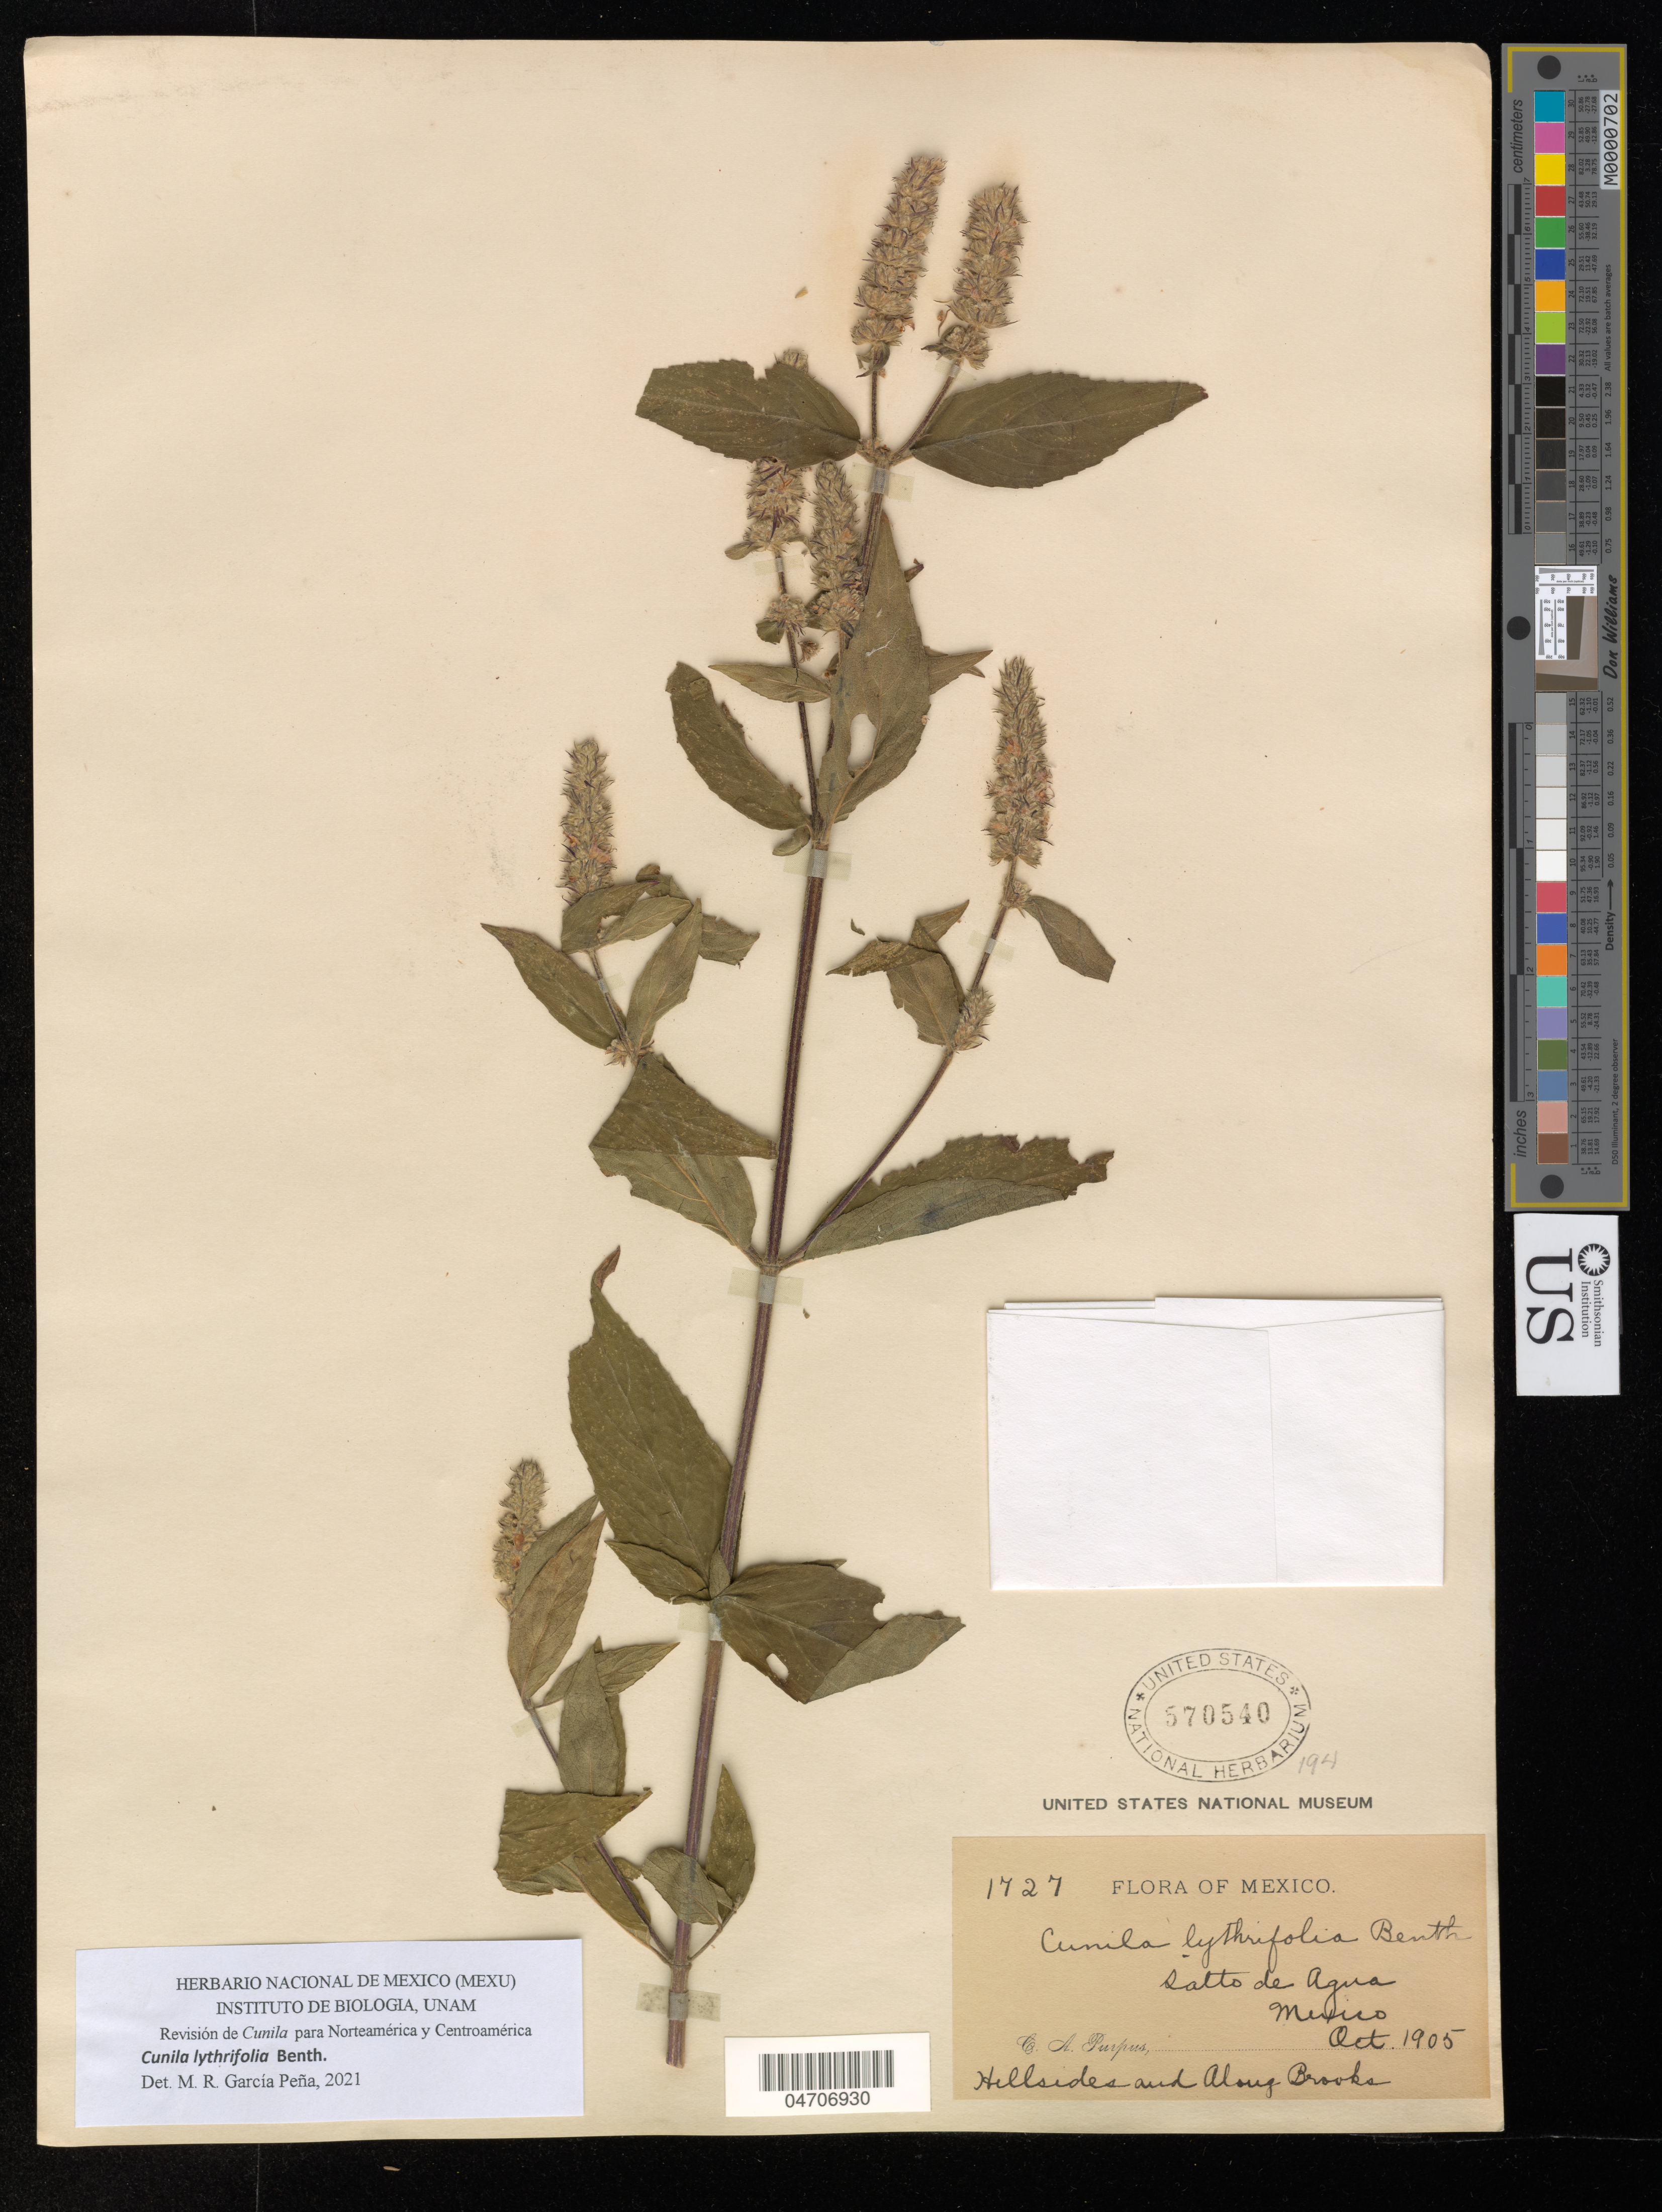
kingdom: Plantae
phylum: Tracheophyta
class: Magnoliopsida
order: Lamiales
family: Lamiaceae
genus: Cunila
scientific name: Cunila lythrifolia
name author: Benth.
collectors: C. A. Purpus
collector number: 1727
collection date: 1905-10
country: Mexico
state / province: México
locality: Satto de Agua.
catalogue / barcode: US 570540